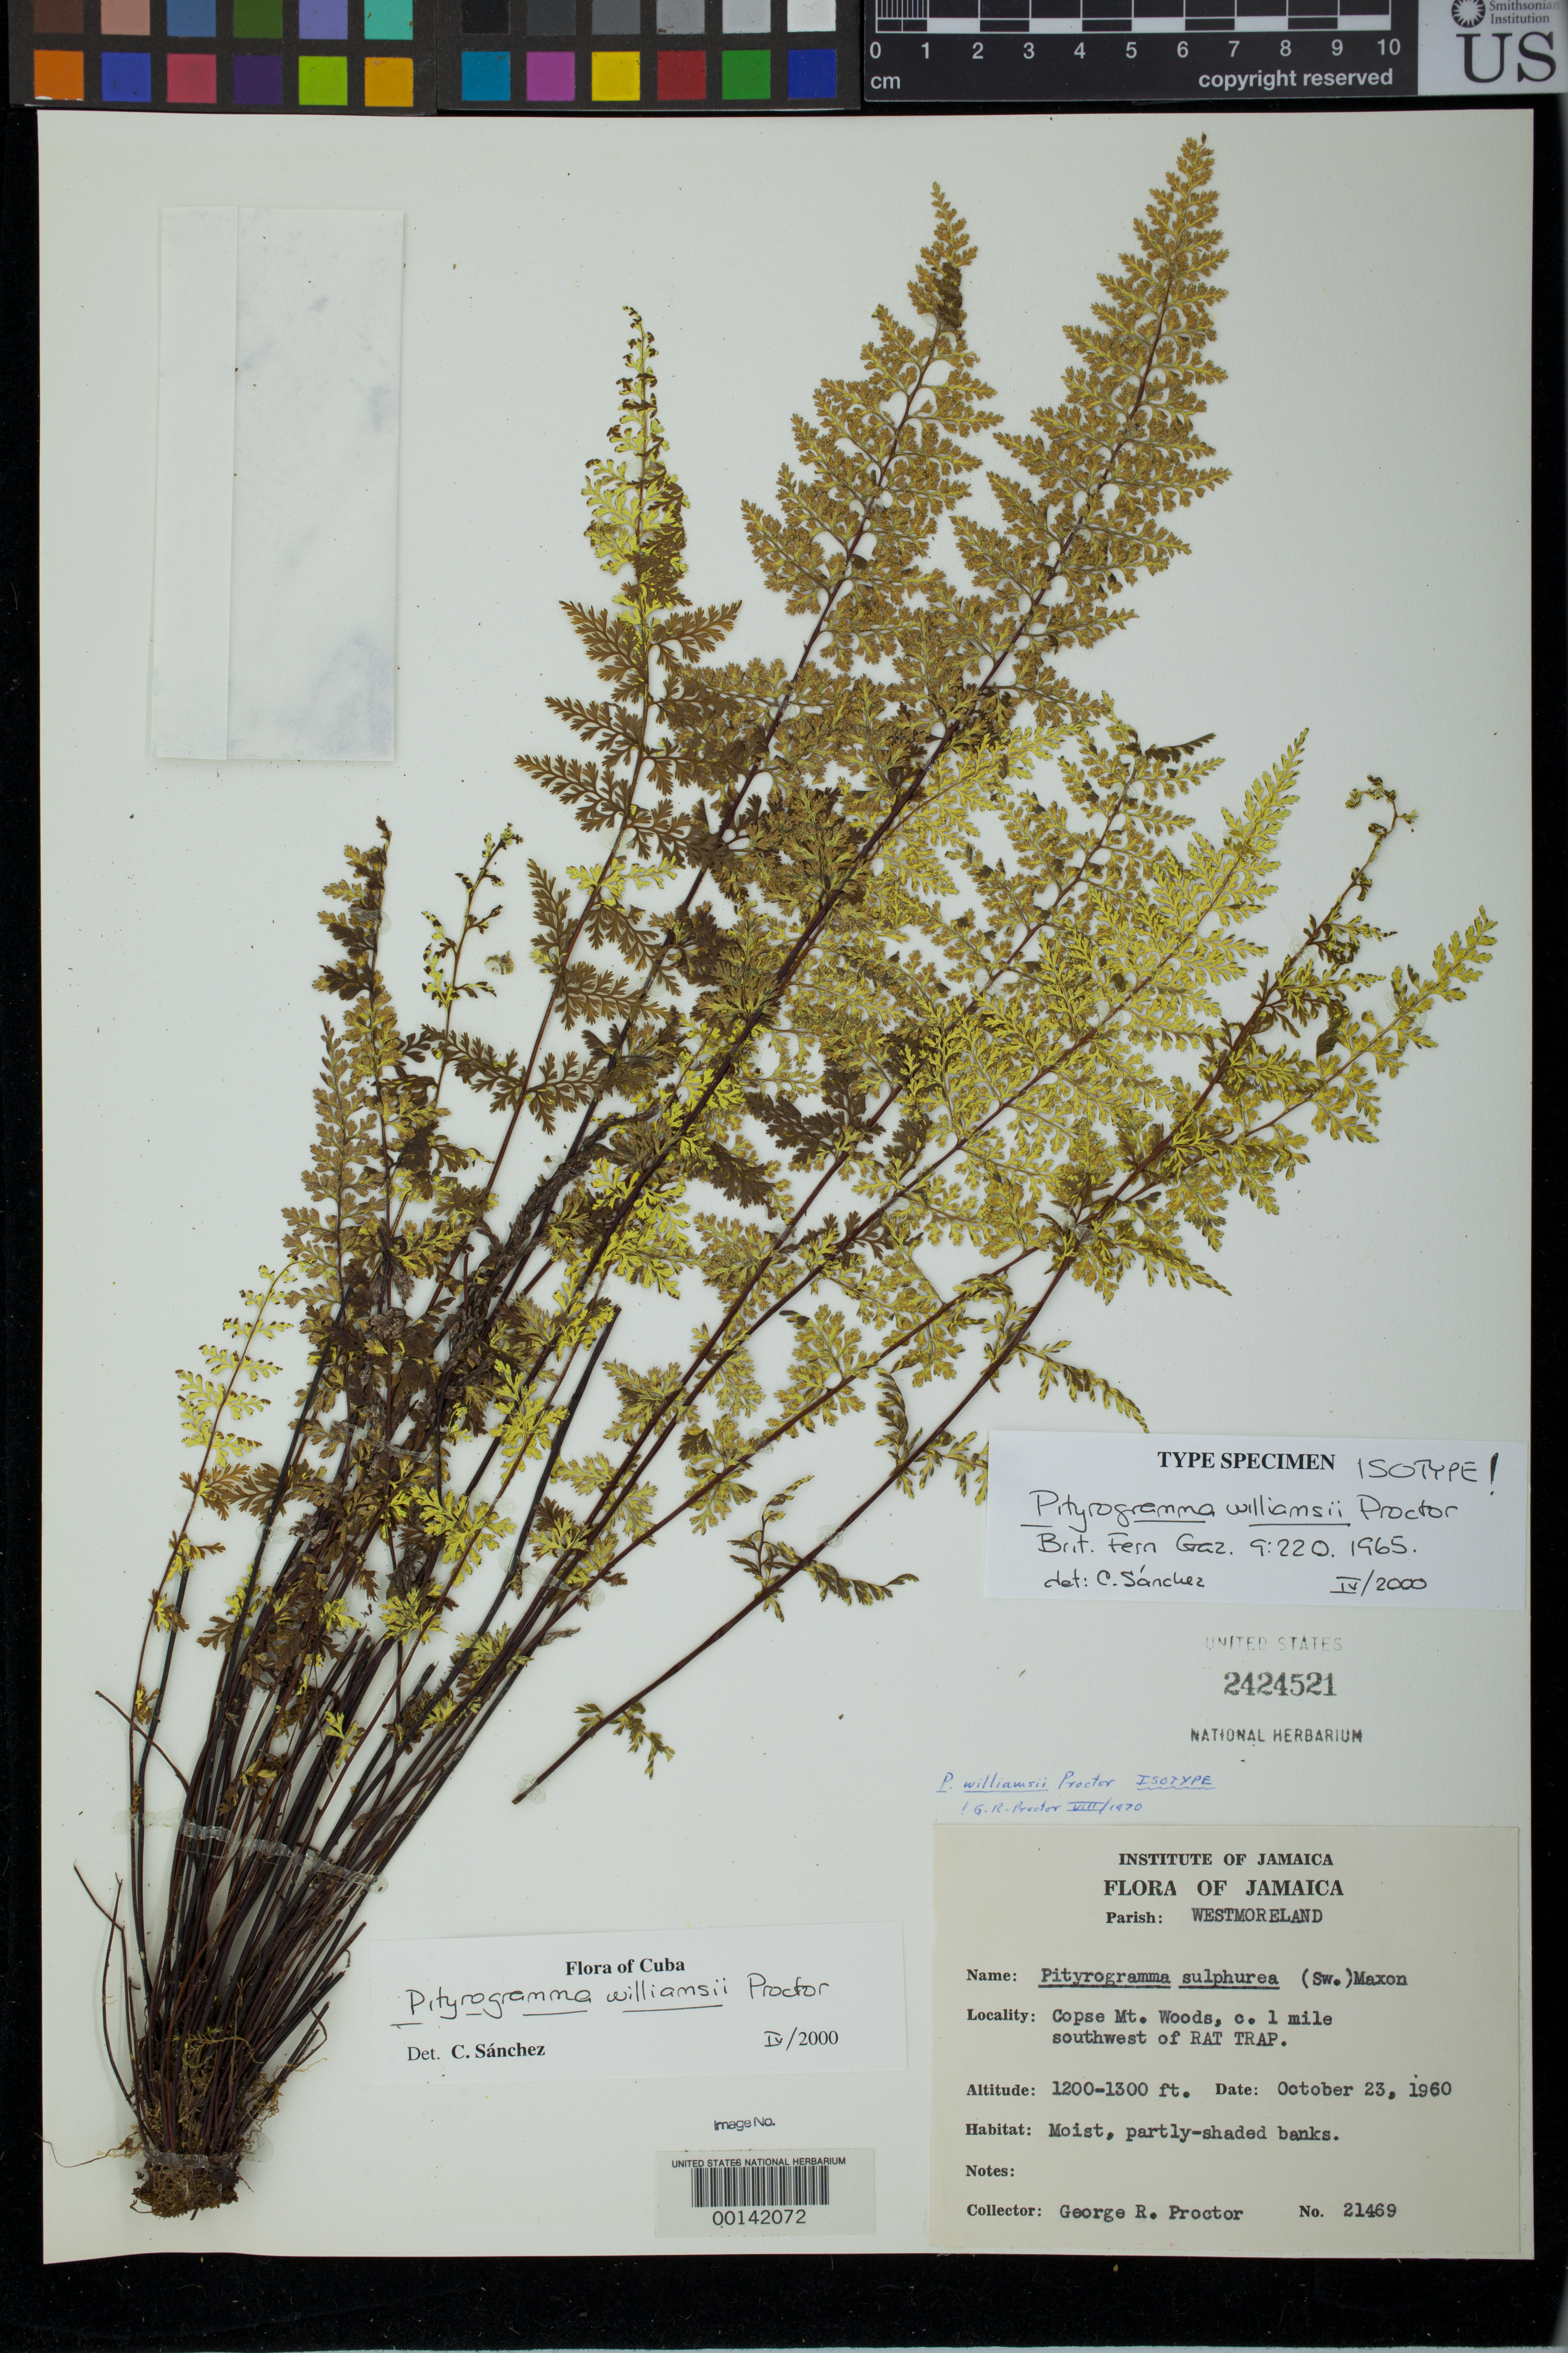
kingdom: Plantae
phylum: Tracheophyta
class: Polypodiopsida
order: Polypodiales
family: Pteridaceae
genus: Pityrogramma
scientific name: Pityrogramma williamsii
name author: Proctor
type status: Isotype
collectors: G. R. Proctor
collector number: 21469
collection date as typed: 23 Oct 1960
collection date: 1960-10-23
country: Jamaica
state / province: Westmoreland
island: Greater Antilles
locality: Copse Mt. woods, SW Rat Trap.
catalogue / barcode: US 2424521